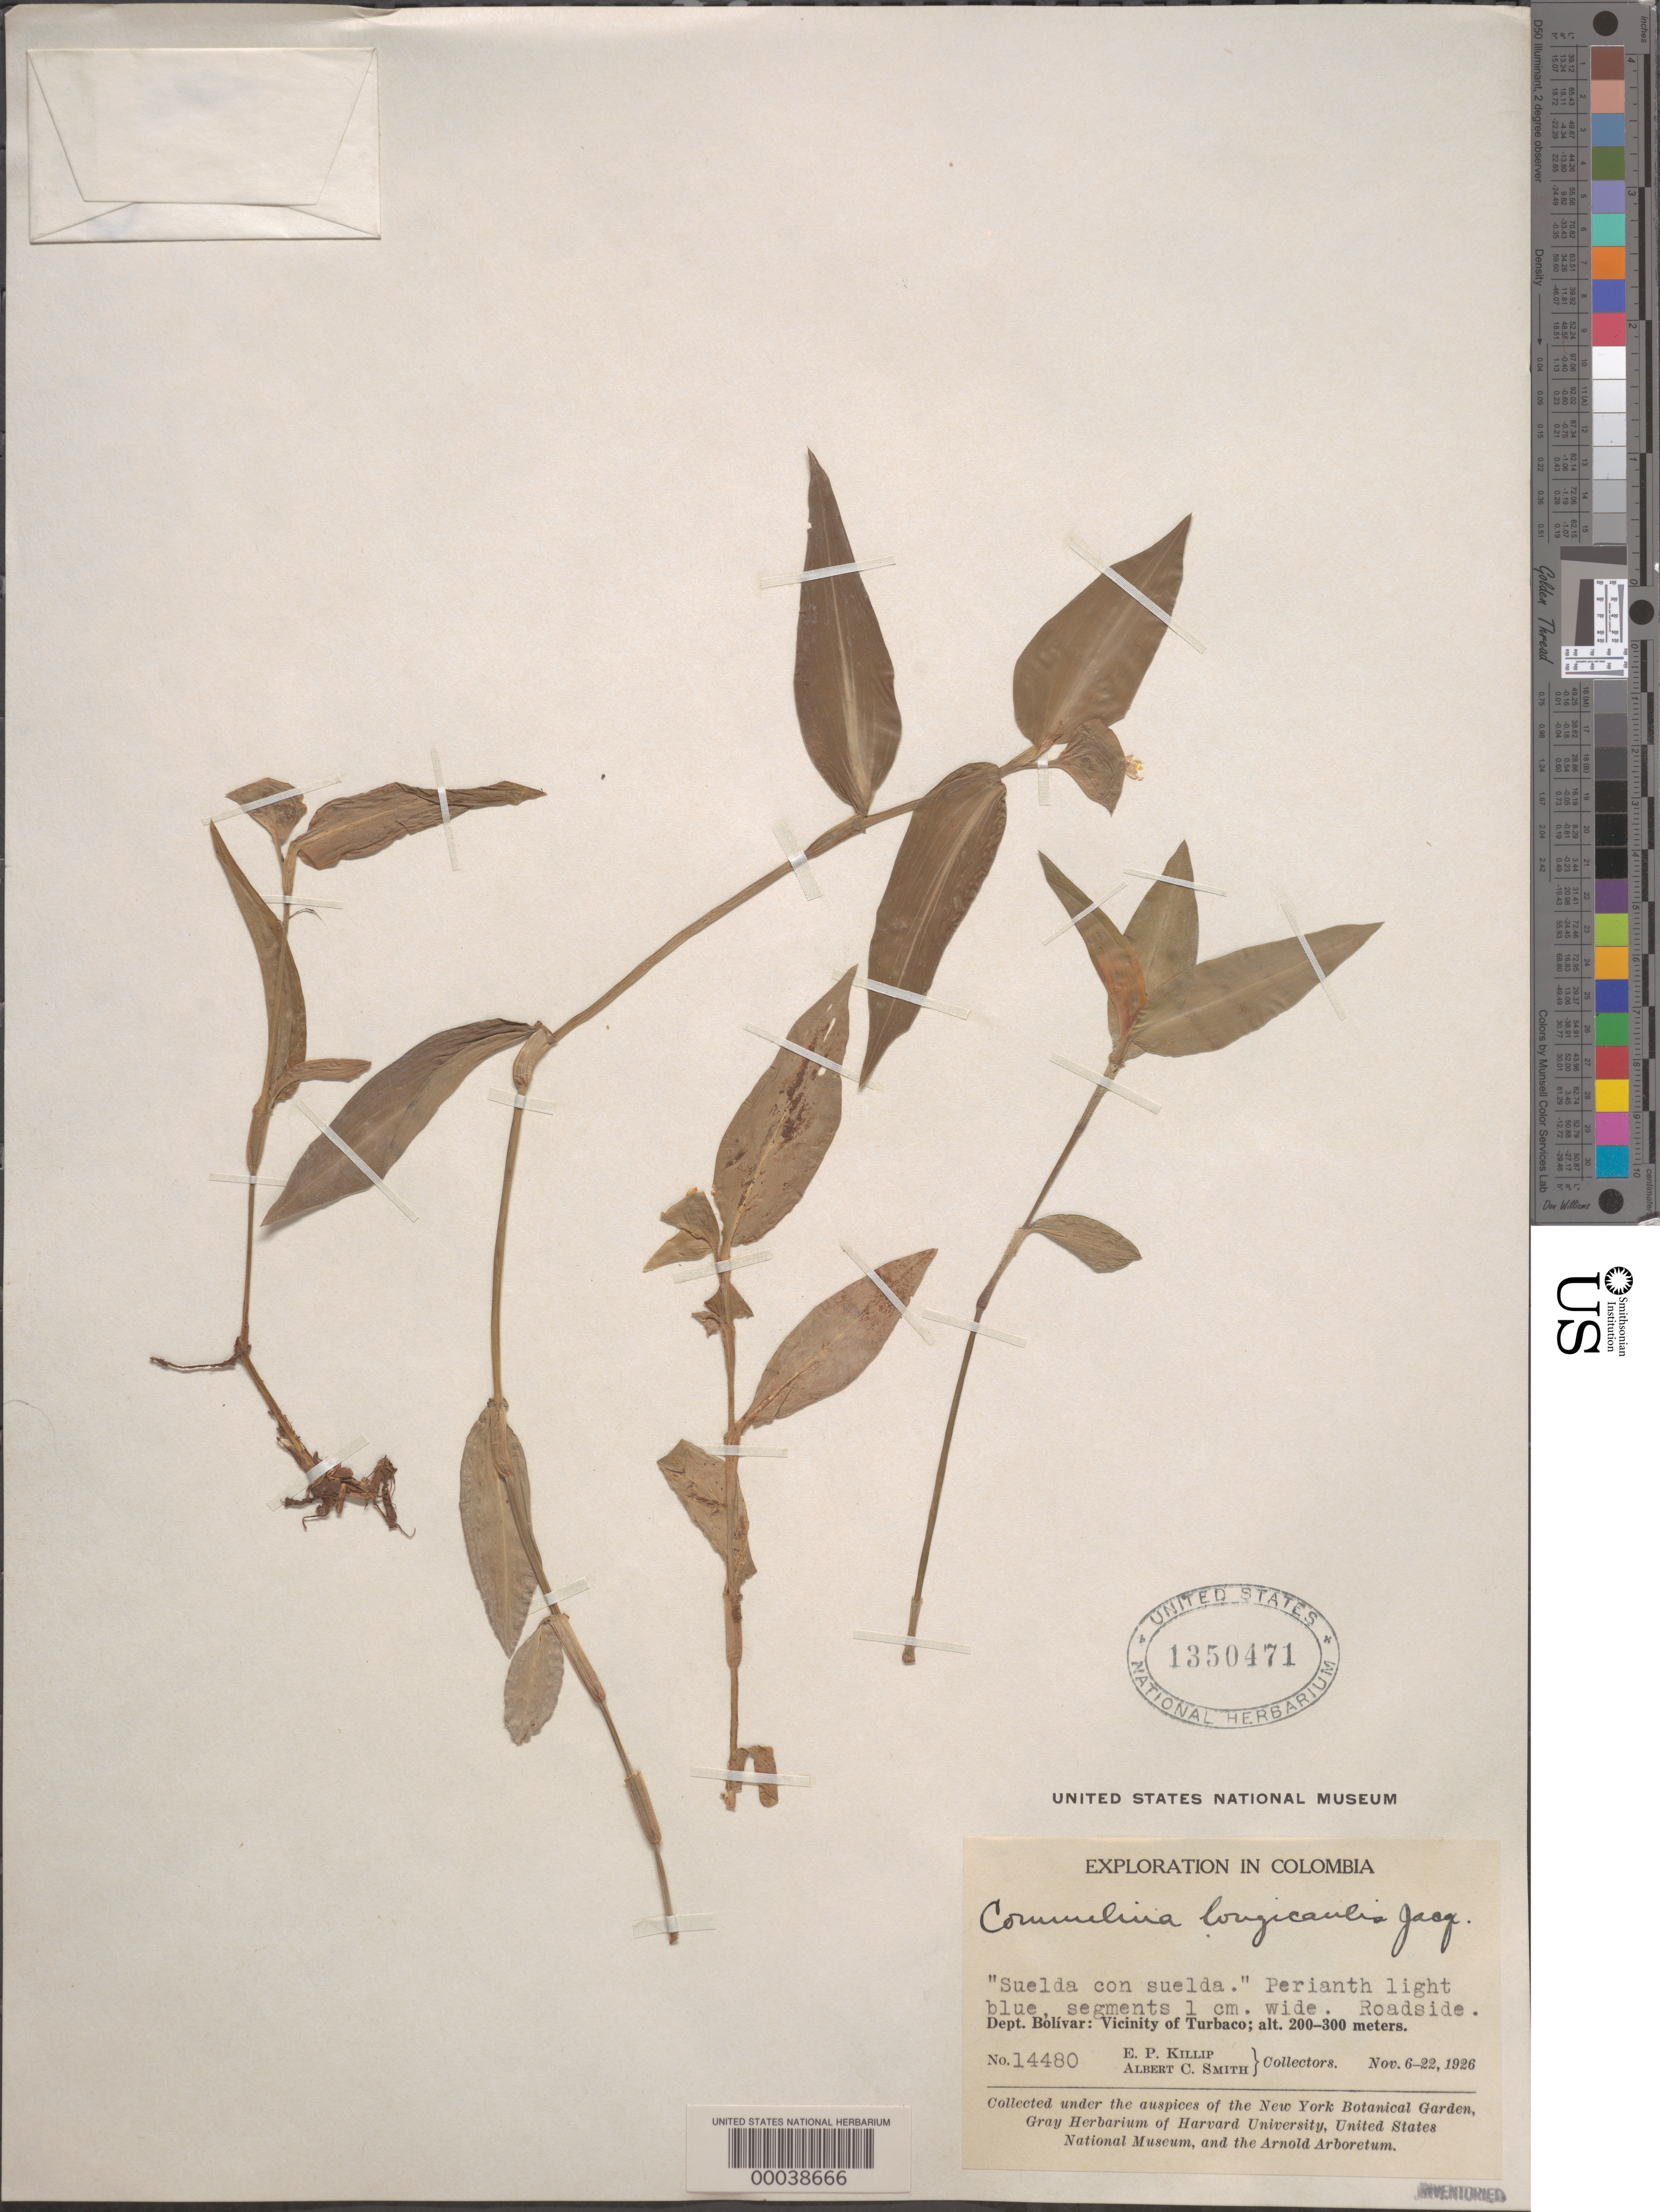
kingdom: Plantae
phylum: Tracheophyta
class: Liliopsida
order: Commelinales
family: Commelinaceae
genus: Commelina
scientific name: Commelina erecta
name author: L.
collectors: E. P. Killip & A. C. Smith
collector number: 14480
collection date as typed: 06 Nov 1926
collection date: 1926-11-06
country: Colombia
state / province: Bolívar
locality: Turbaco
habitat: Roadside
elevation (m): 200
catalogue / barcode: US 1350471